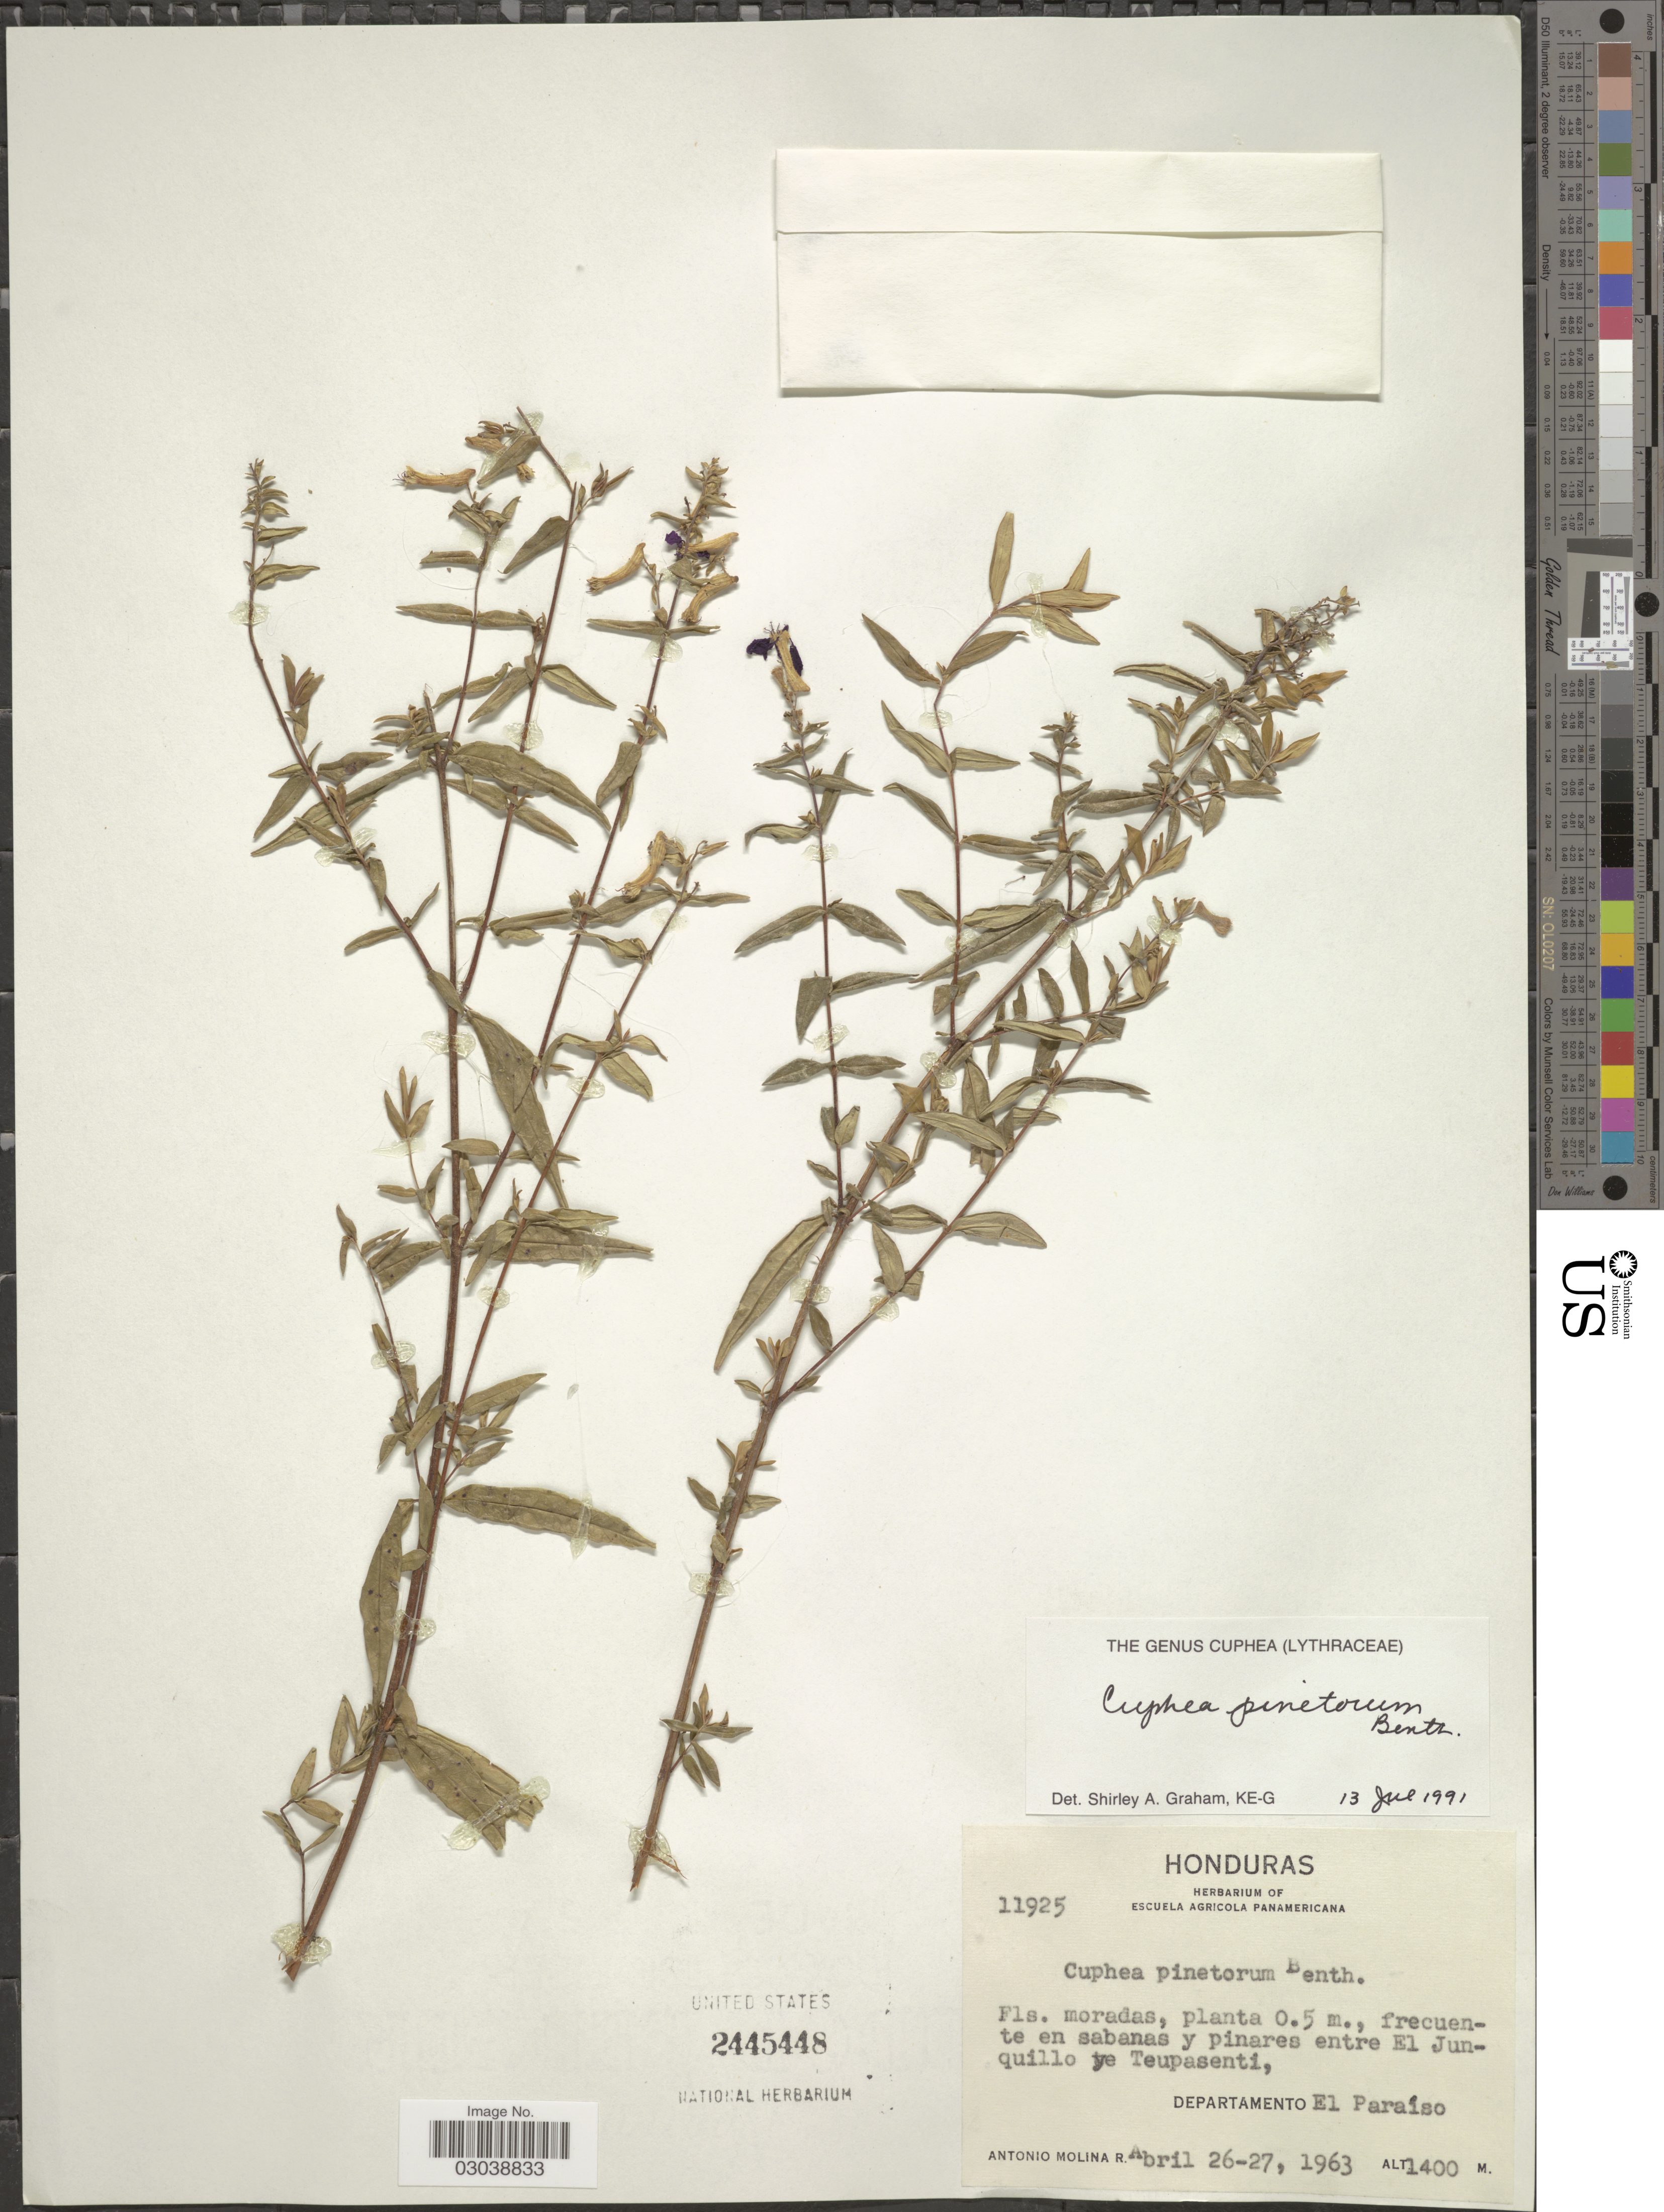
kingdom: Plantae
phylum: Tracheophyta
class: Magnoliopsida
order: Myrtales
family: Lythraceae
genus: Cuphea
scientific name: Cuphea pinetorum Benth.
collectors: A. Molina R.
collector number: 11925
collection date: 1963-04-26/1963-04-27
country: Honduras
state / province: El Paraíso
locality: Frecuente en sabanas y pinares entre El Junquillo ye Teupasenti, Departamento El Paraíso.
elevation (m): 1400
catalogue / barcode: US 2445448